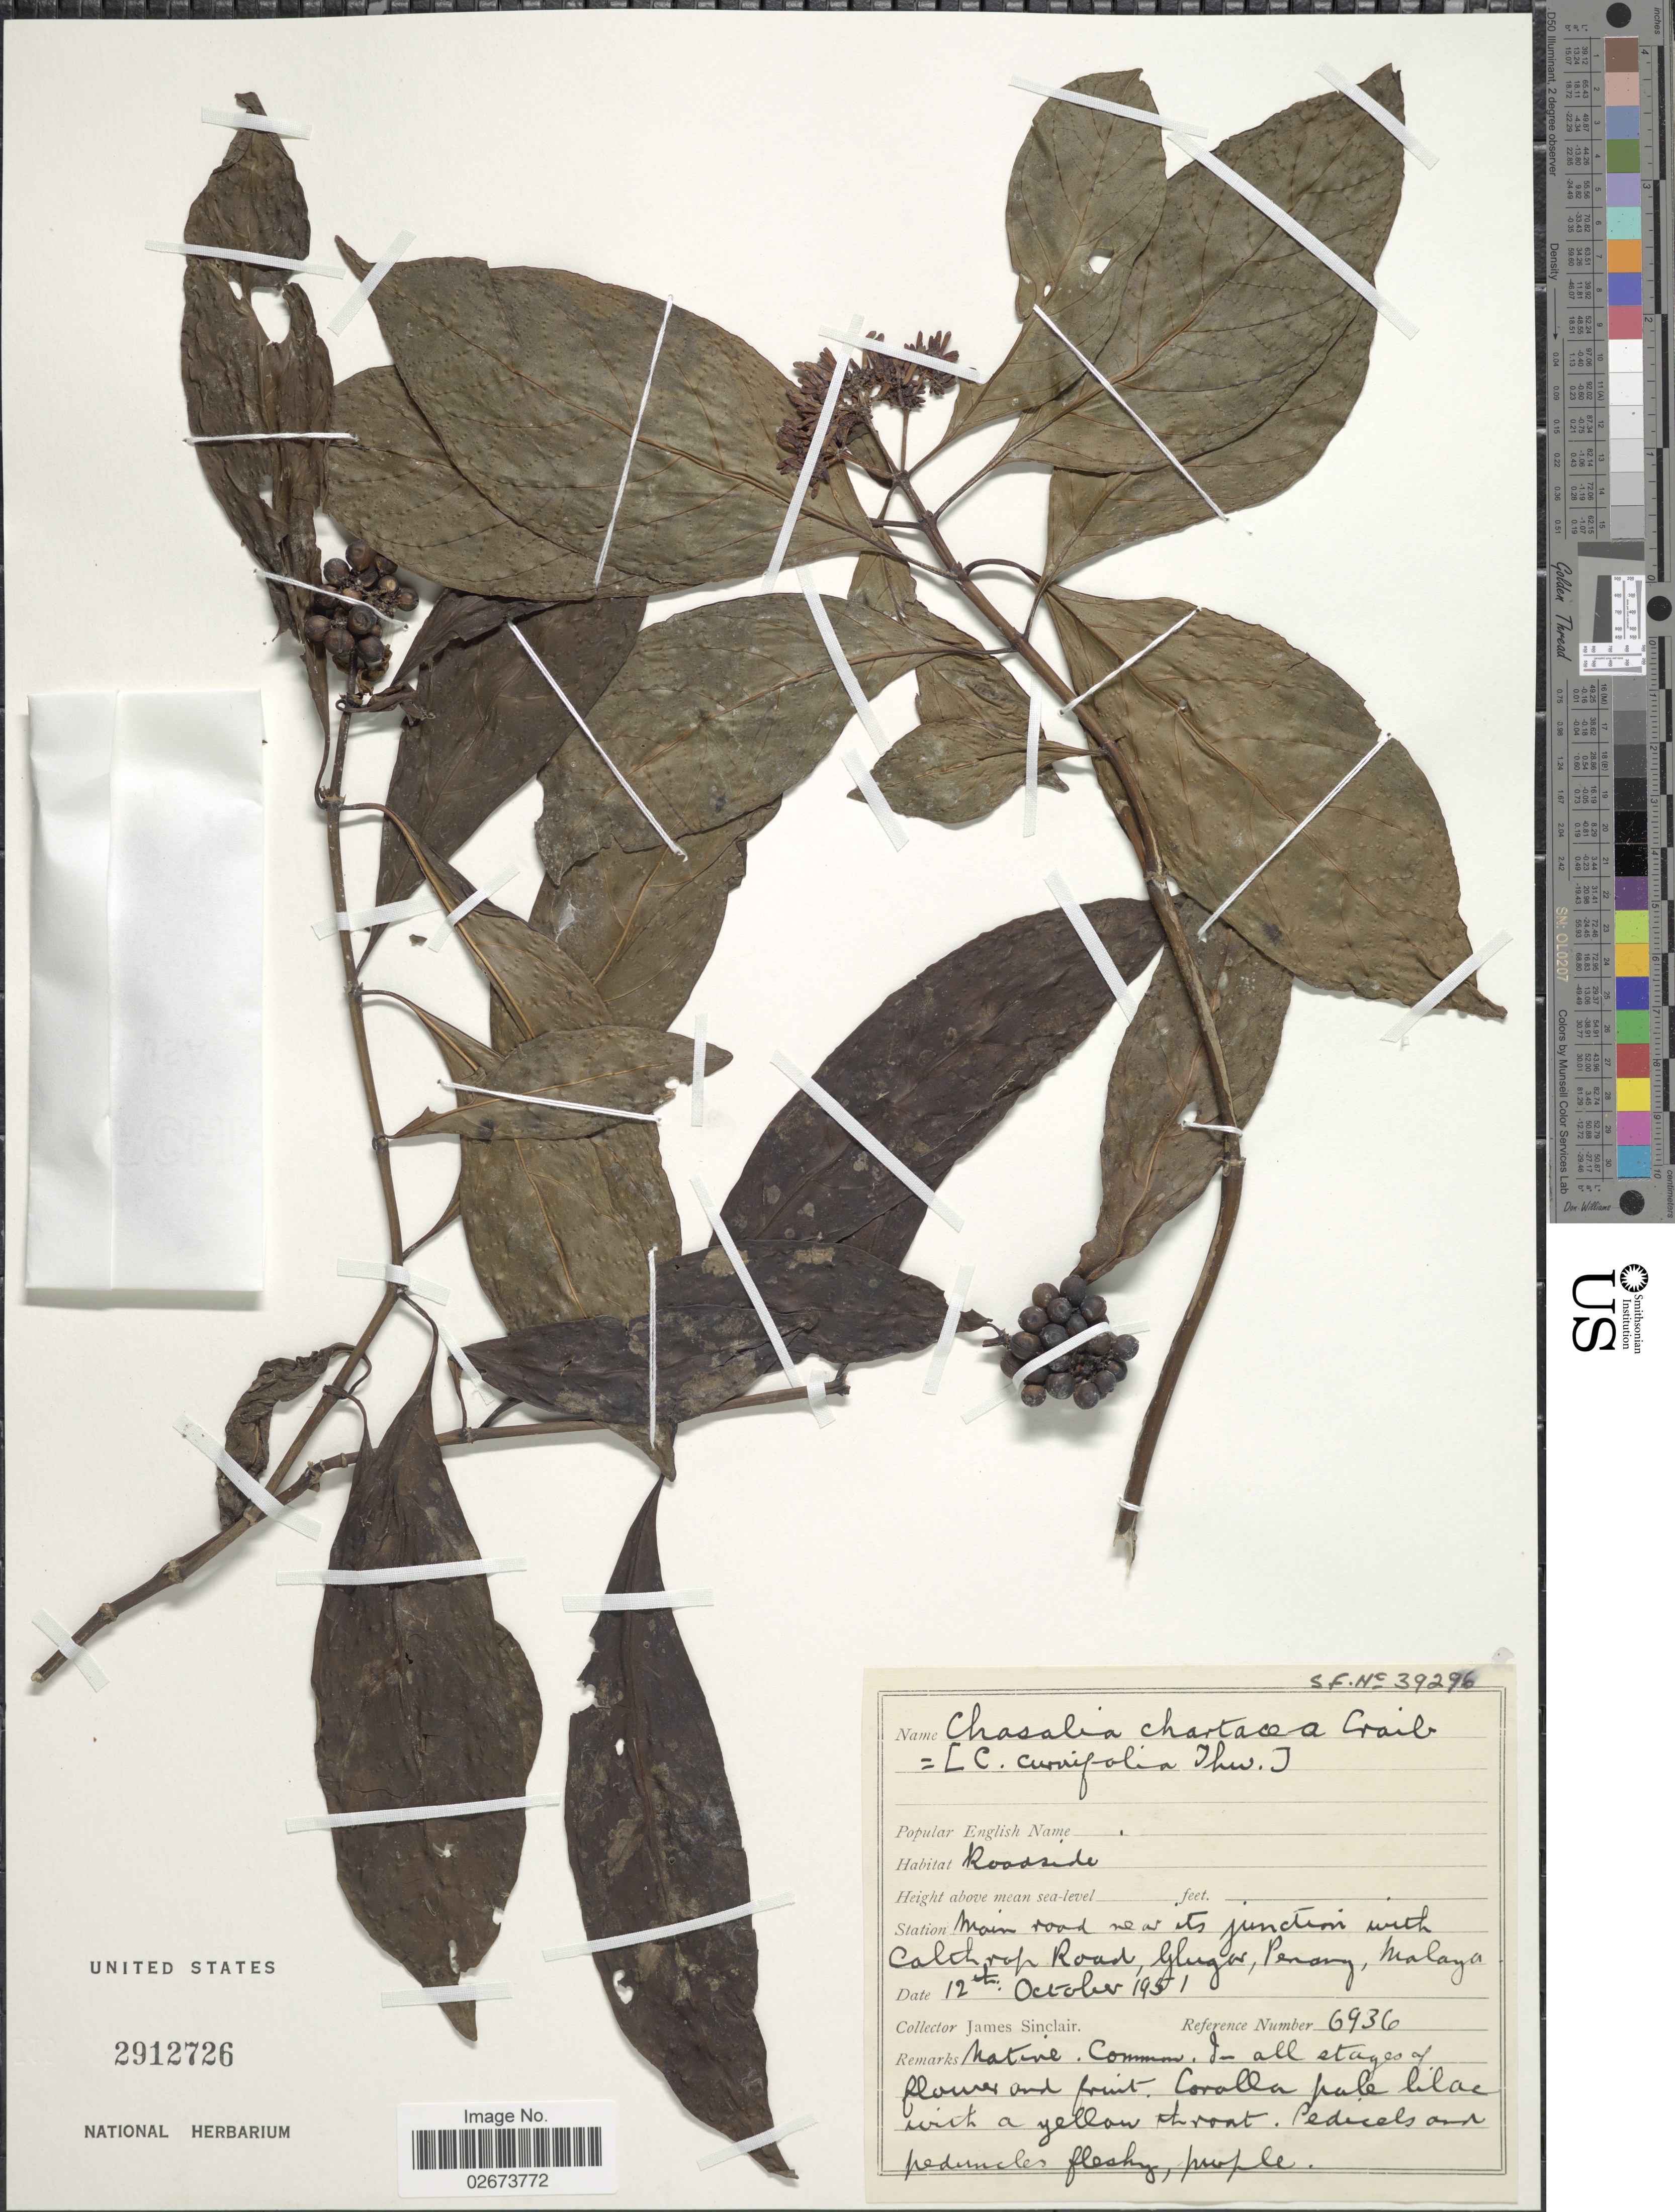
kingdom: Plantae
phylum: Tracheophyta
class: Magnoliopsida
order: Gentianales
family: Rubiaceae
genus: Chassalia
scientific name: Chassalia chartacea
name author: Craib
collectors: J. Sinclair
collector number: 6936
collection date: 1951-10-12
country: Malaysia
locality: Roadside, Main road near its junction with Calthrop Road, Glugar, Penang, Malaya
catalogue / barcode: US 2912726